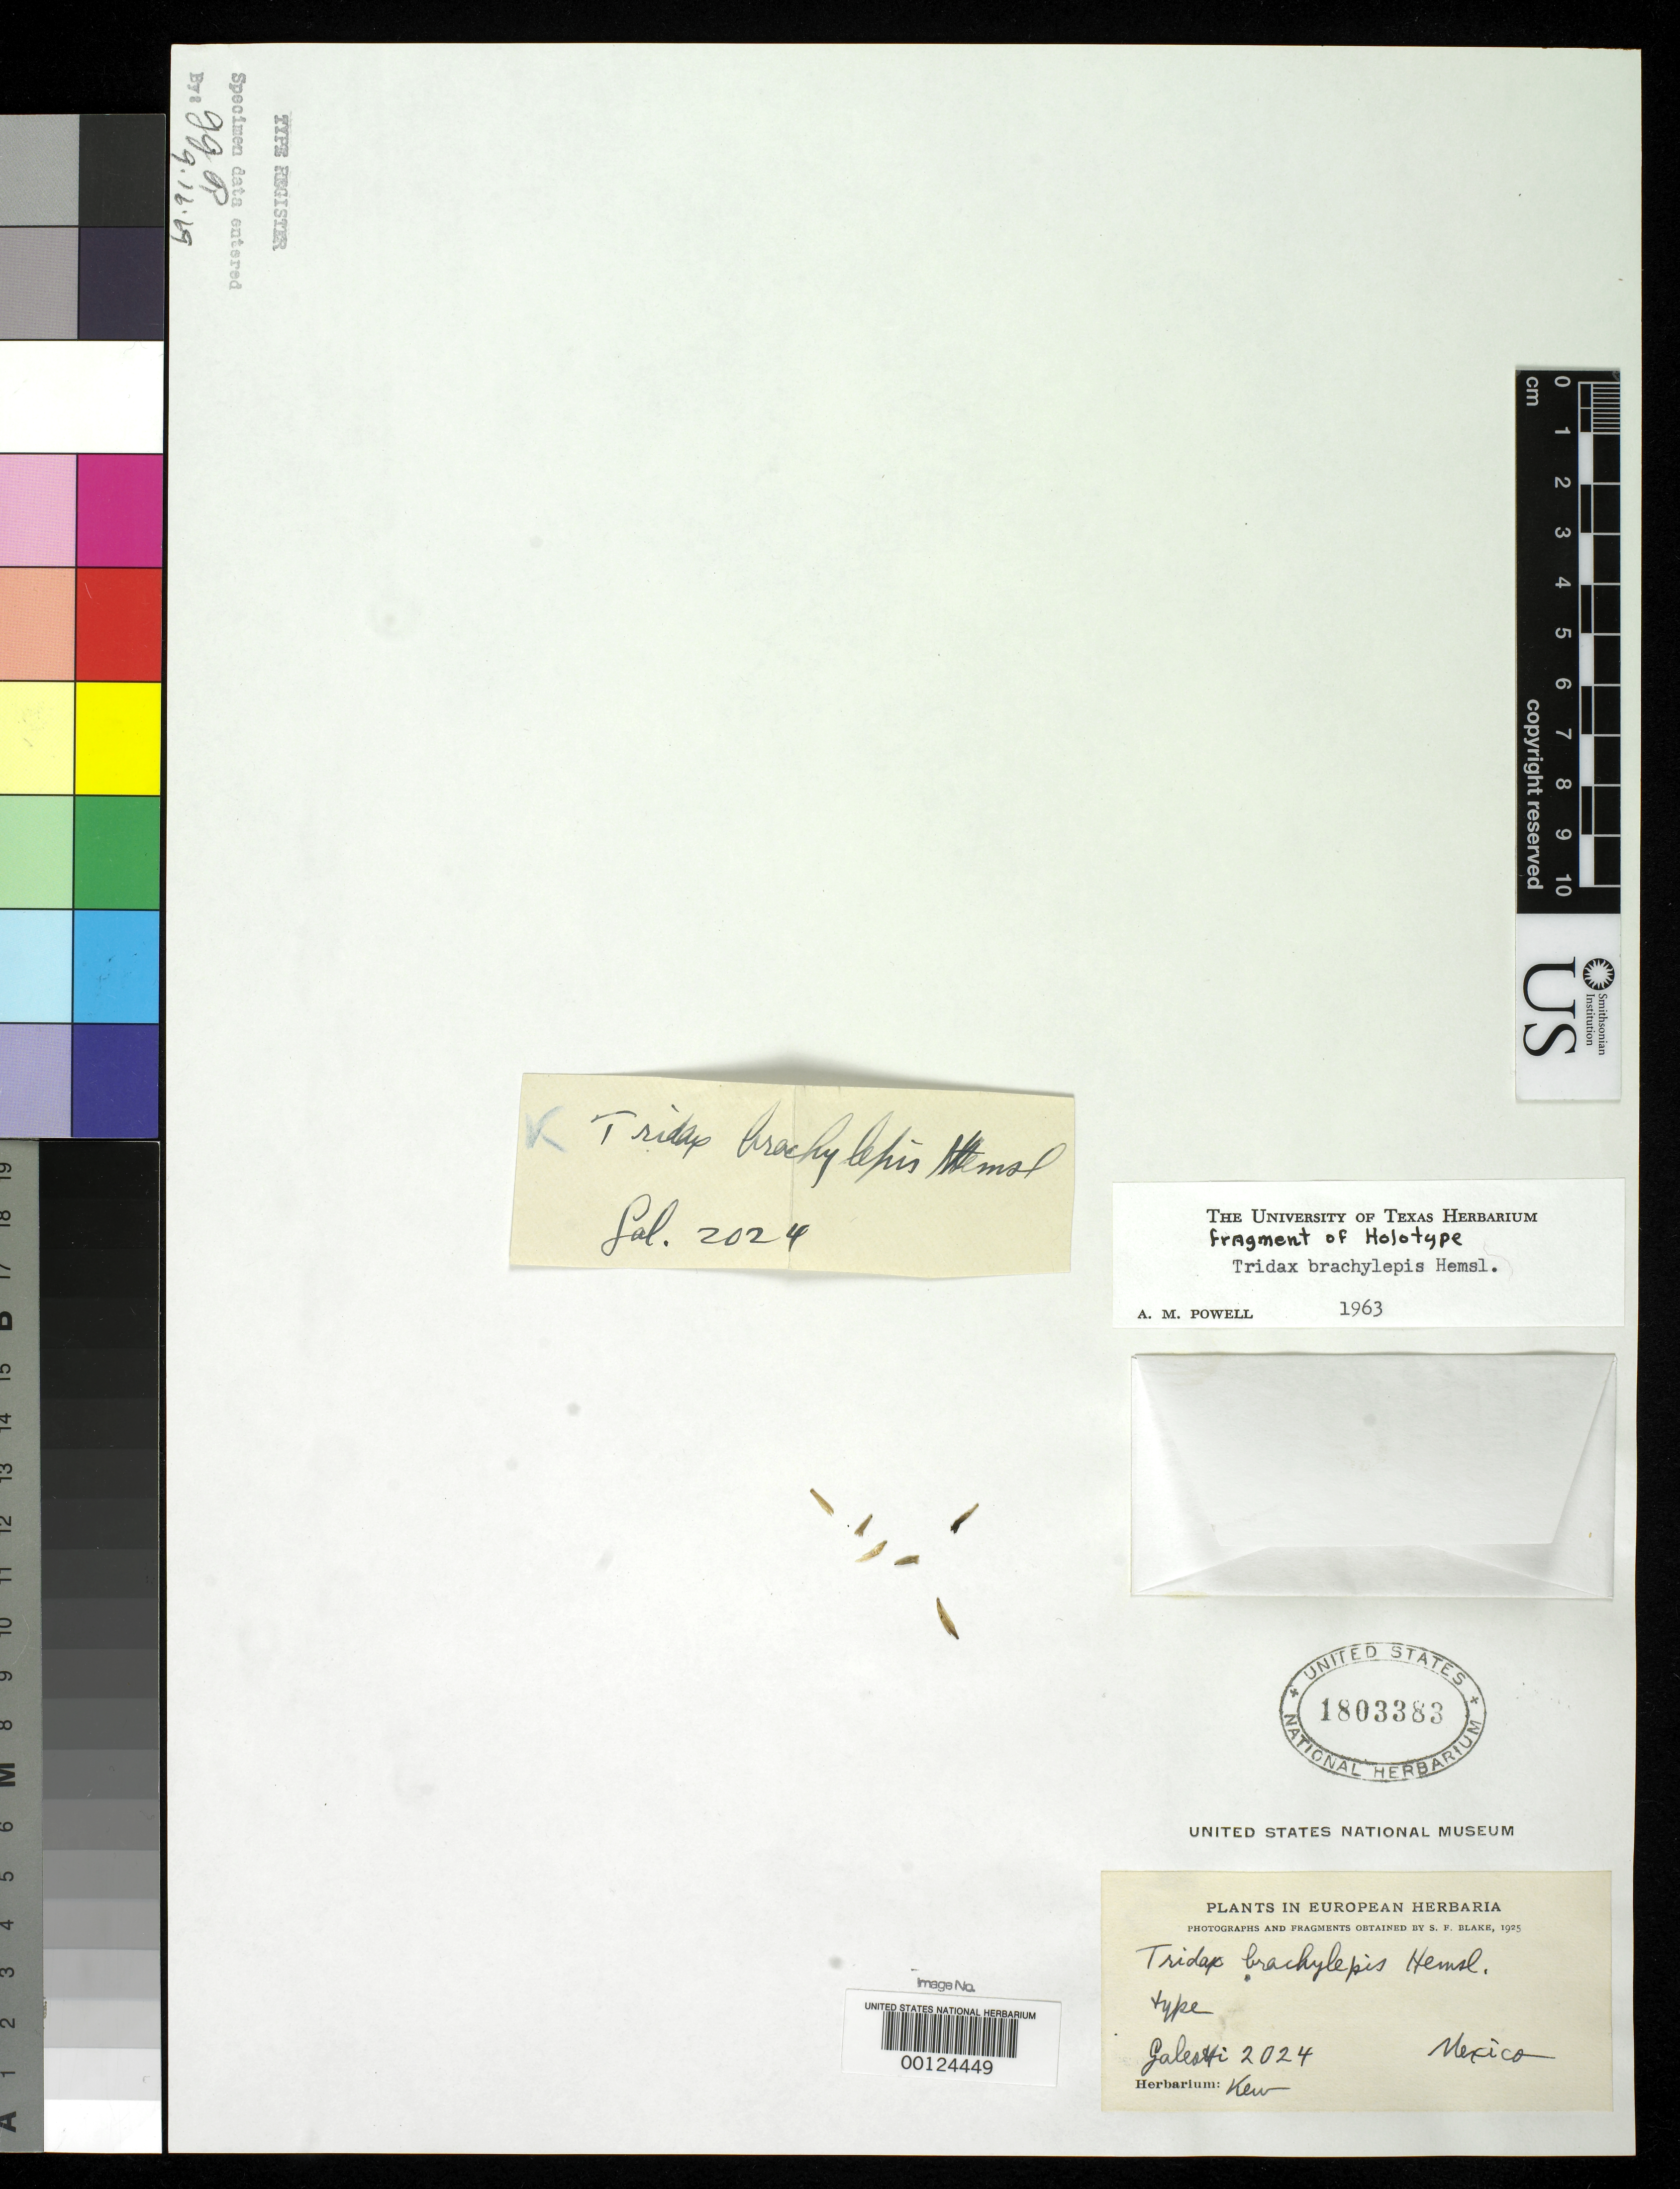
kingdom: Plantae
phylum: Tracheophyta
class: Magnoliopsida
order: Asterales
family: Asteraceae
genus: Tridax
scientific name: Tridax brachylepis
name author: Hemsl.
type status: Type Fragment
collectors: H. G. Galeotti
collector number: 2024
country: Mexico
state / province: Oaxaca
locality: Cordillera of Oaxaca.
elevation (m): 2134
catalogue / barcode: US 1803383